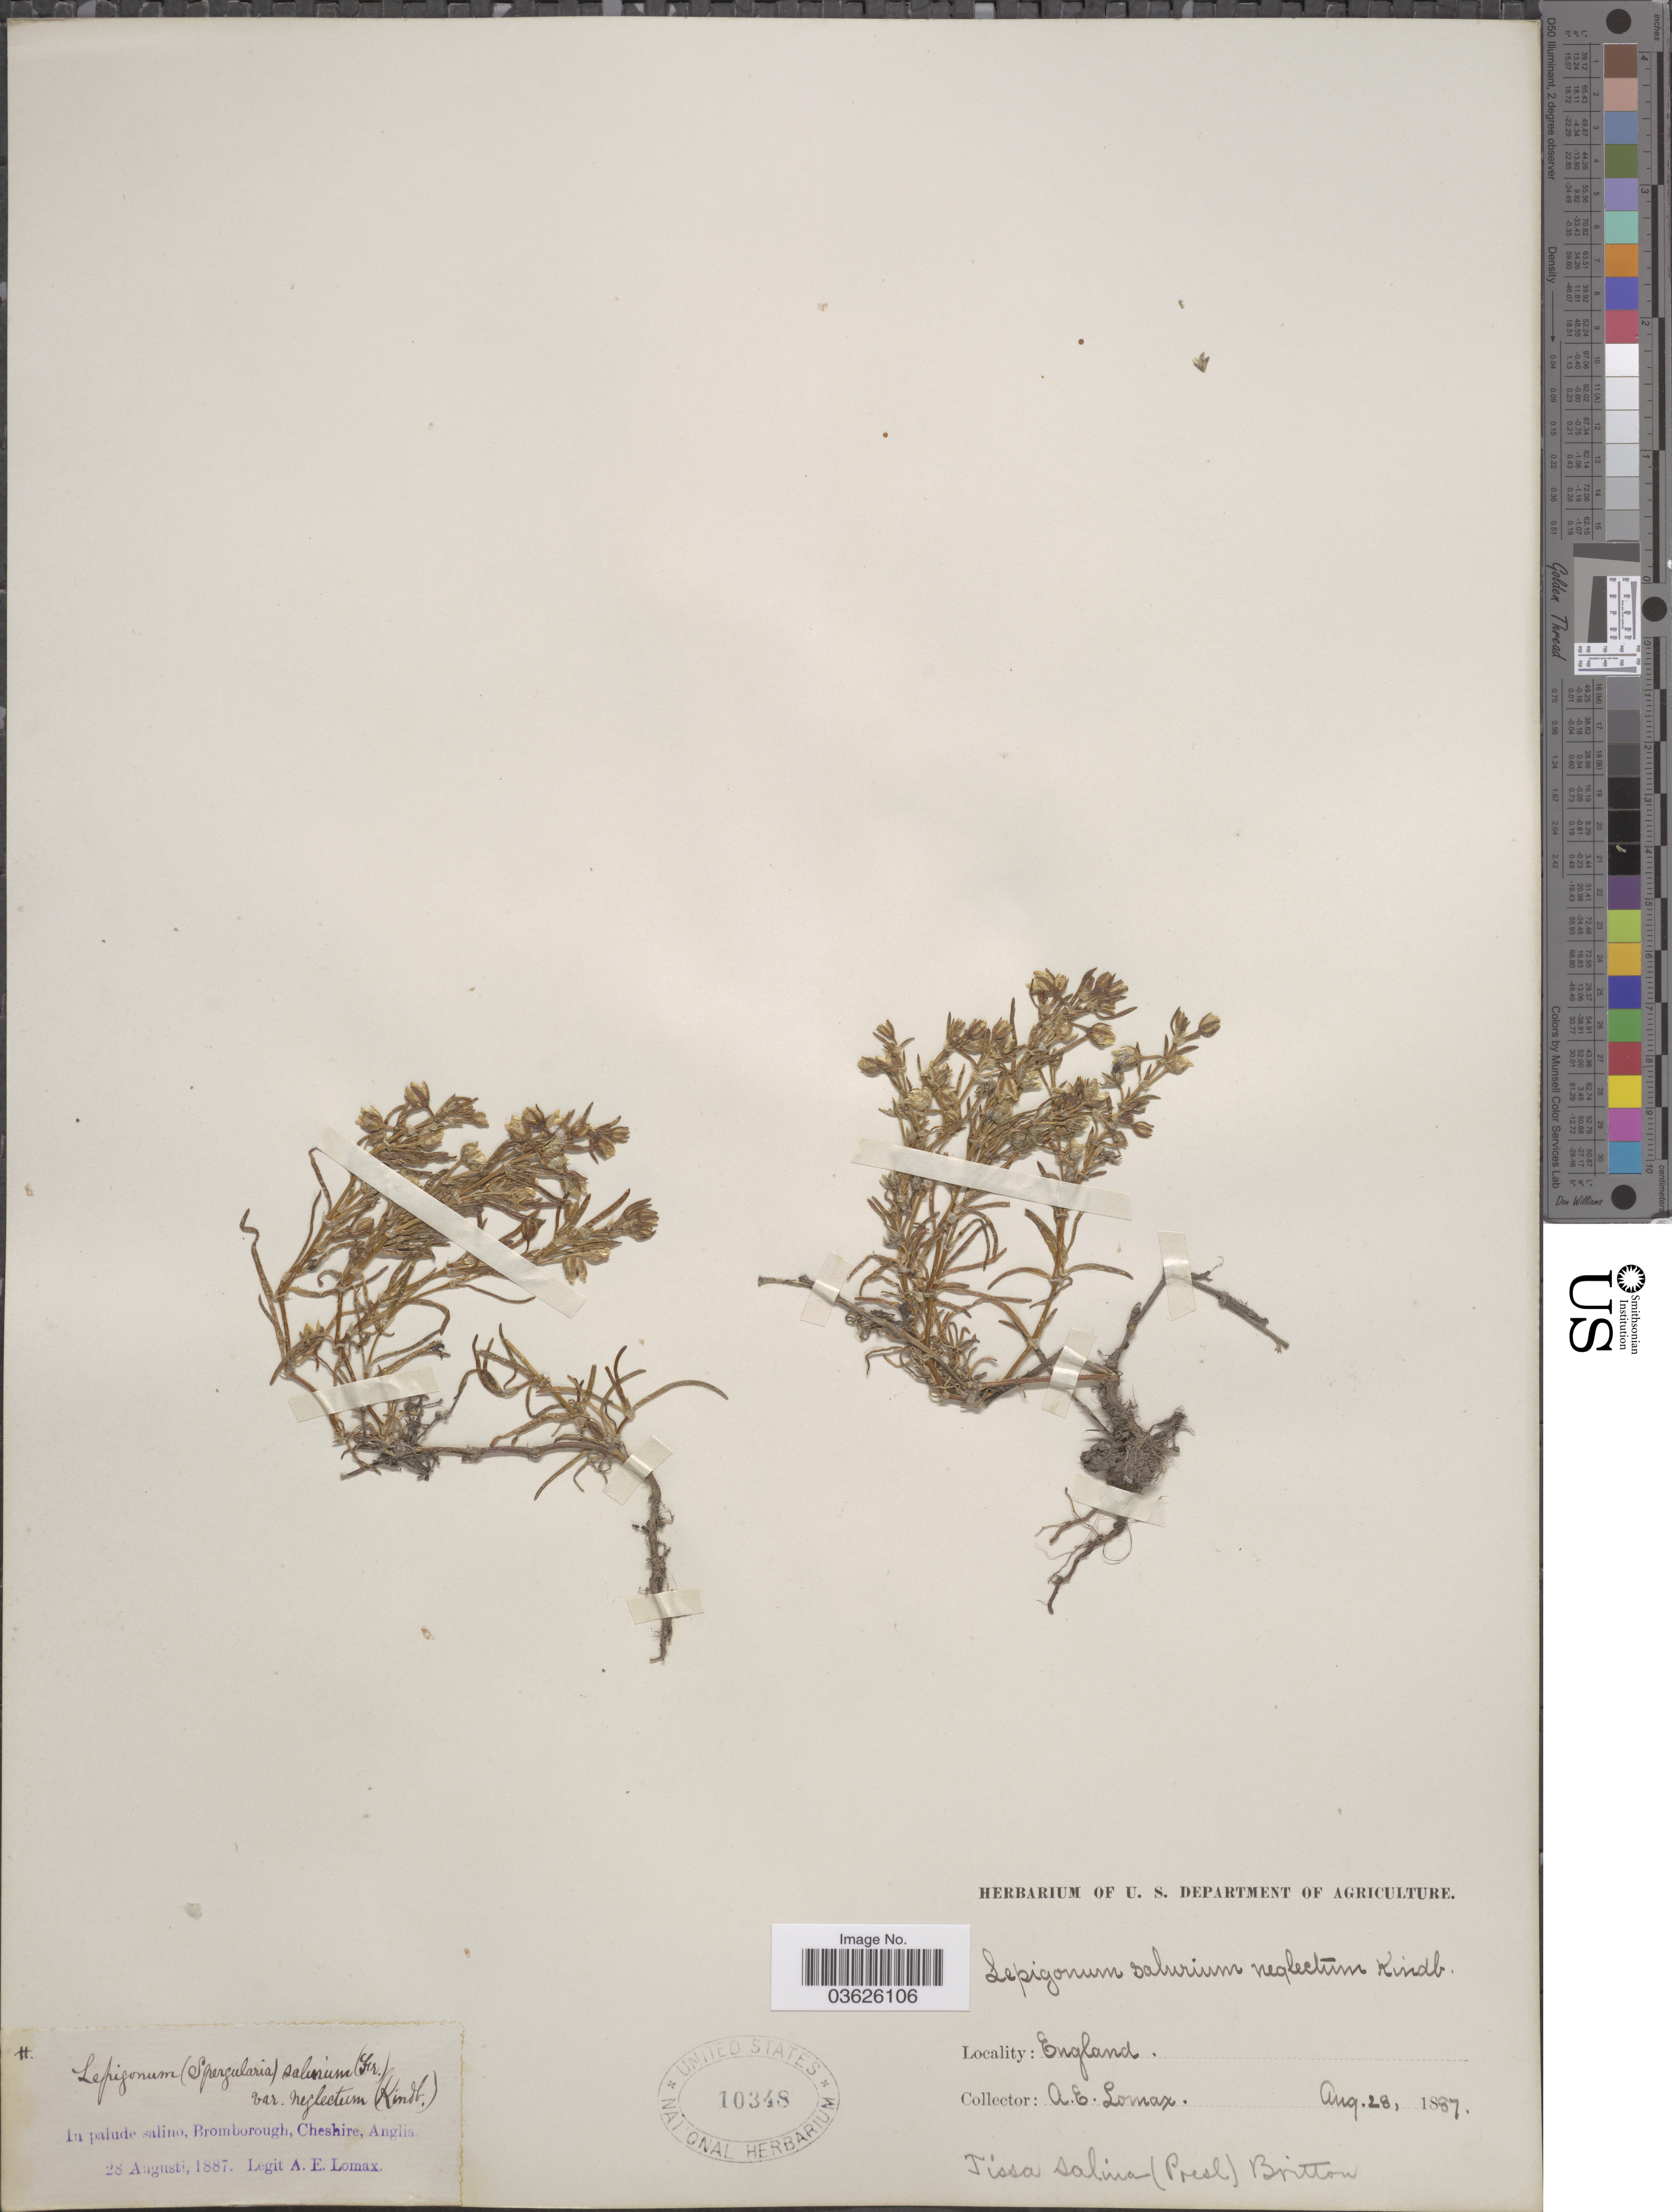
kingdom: Plantae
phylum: Tracheophyta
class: Magnoliopsida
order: Caryophyllales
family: Caryophyllaceae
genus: Tissa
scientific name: Tissa salina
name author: (J. Presl & C. Presl) Britton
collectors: A. Lomax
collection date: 1887-08-28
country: United Kingdom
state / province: England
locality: In palude salino, Bromborough, Cheshire, Anglia.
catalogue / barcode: US 10348